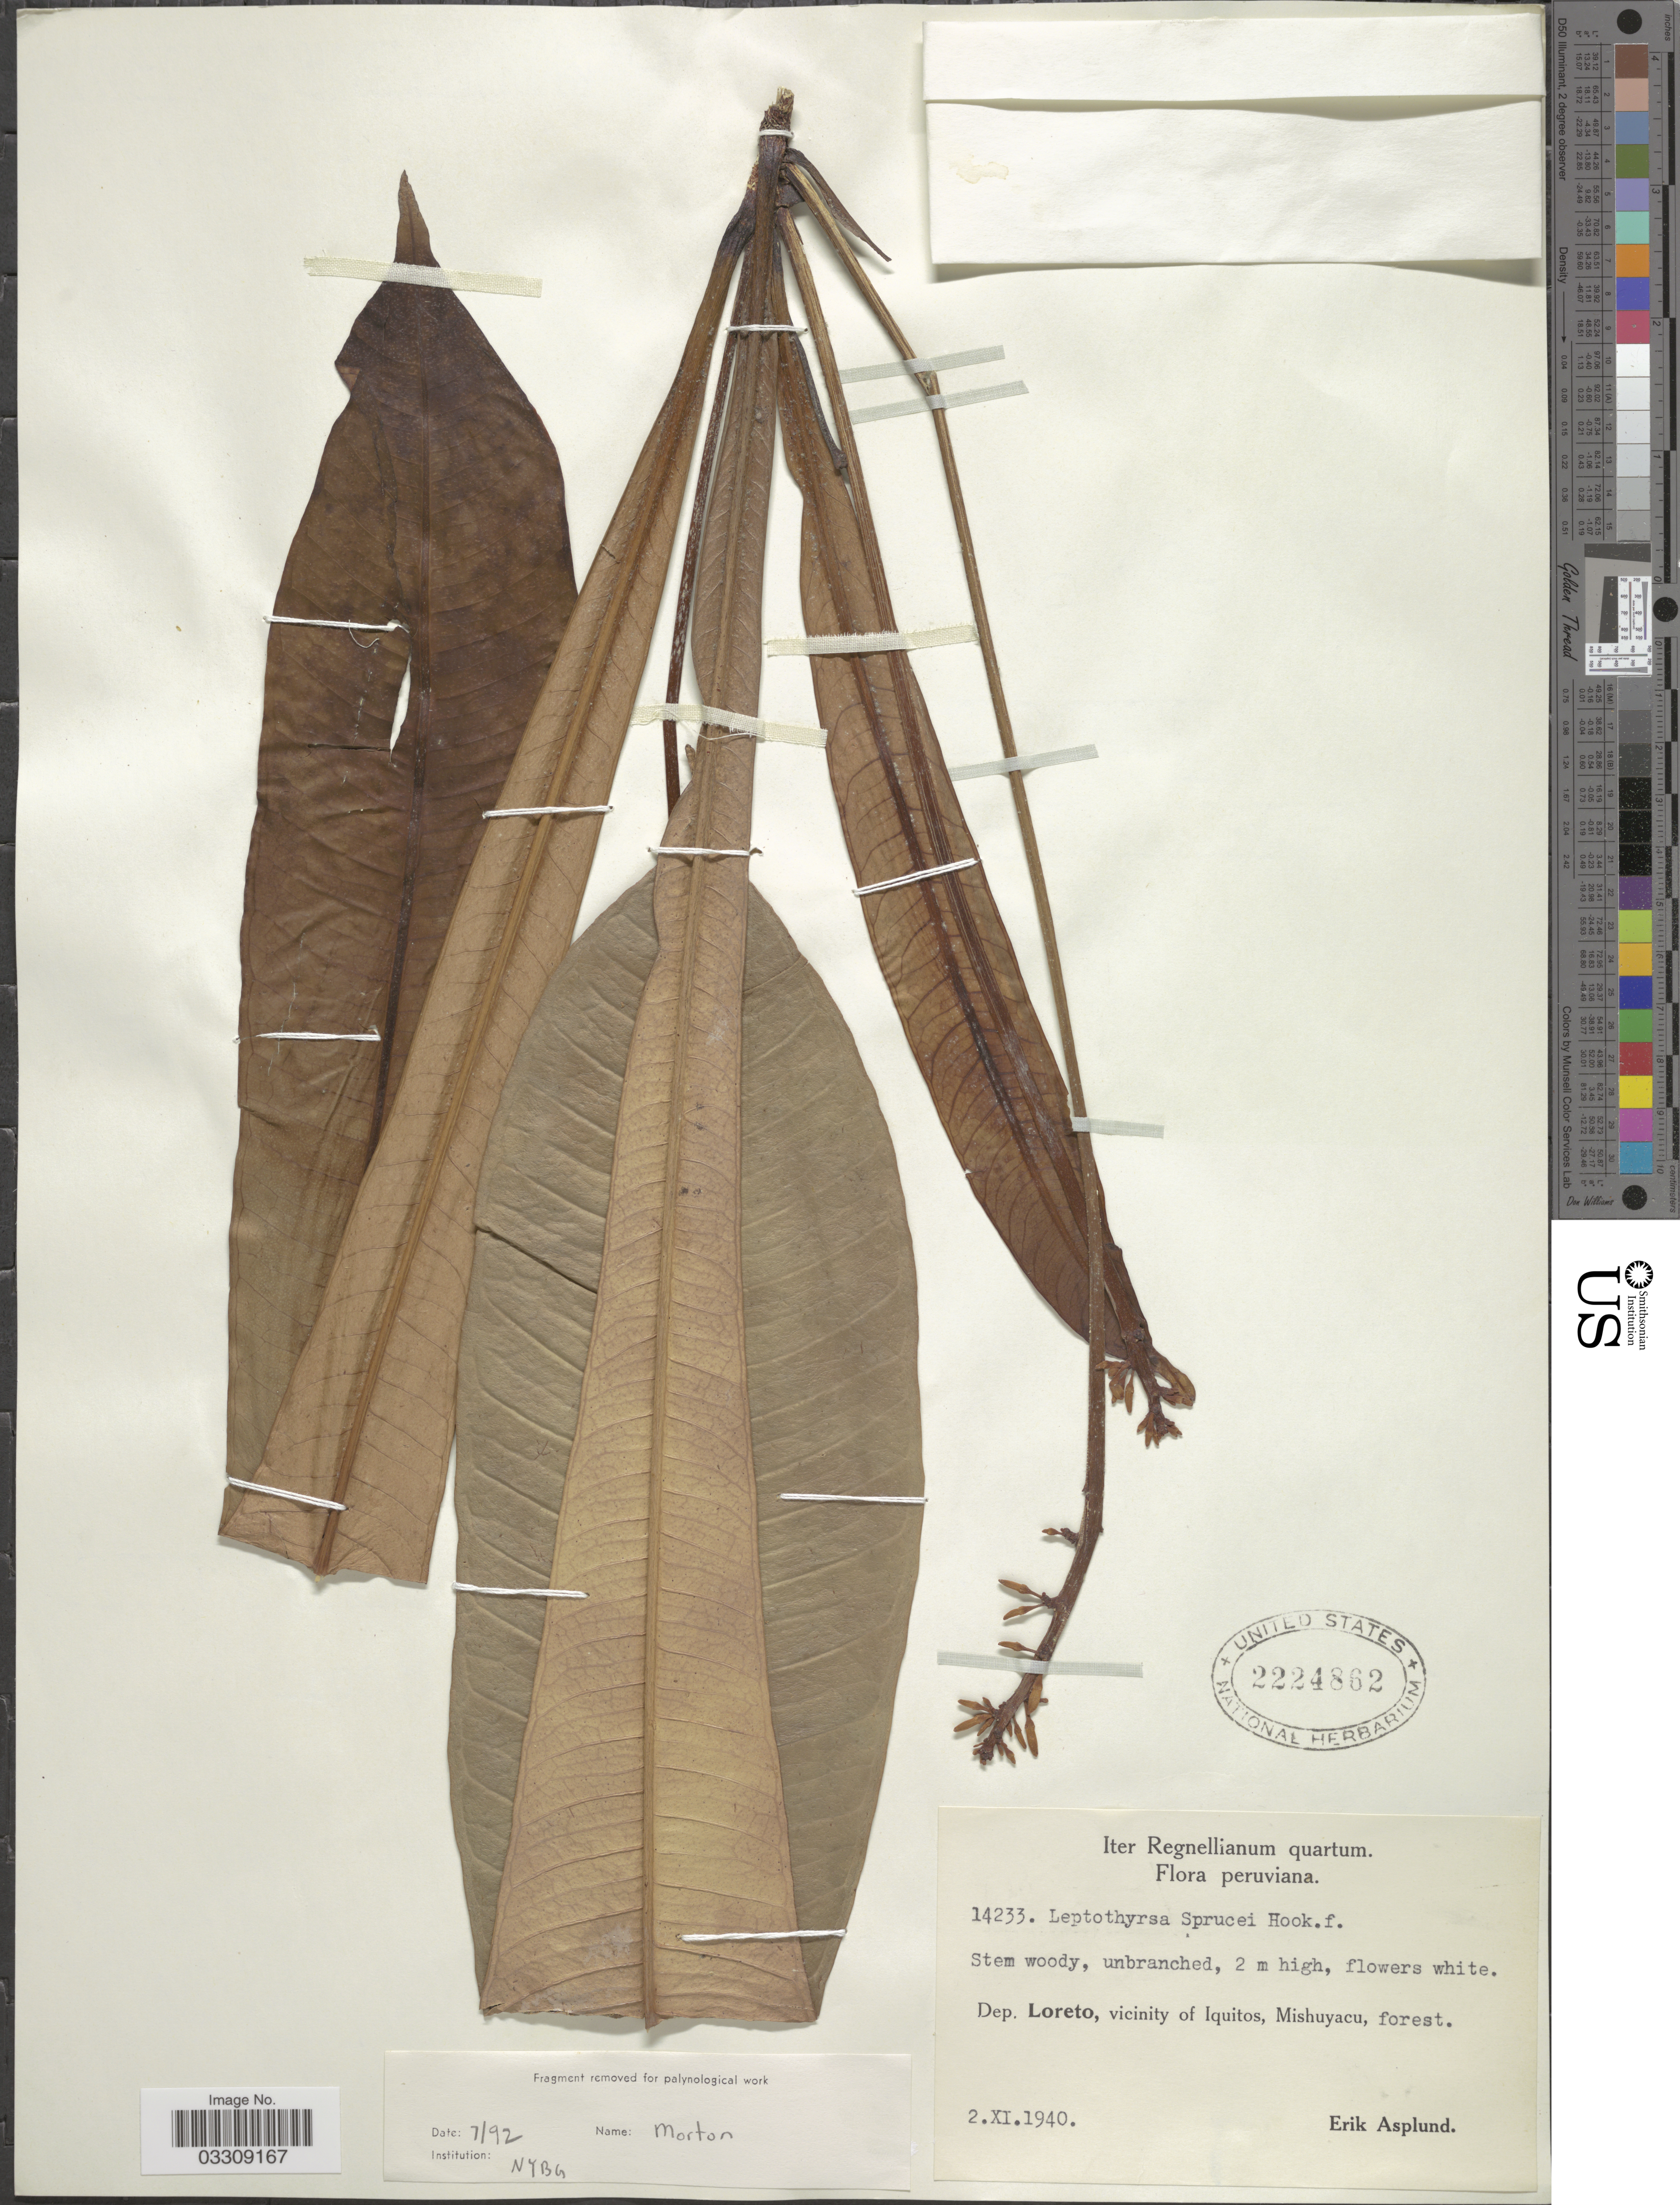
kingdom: Plantae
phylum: Tracheophyta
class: Magnoliopsida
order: Sapindales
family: Rutaceae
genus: Leptothyrsa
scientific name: Leptothyrsa sprucei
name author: Benth. & Hook. f.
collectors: E. Asplund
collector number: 14233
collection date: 1940-11-02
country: Peru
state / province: Loreto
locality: Dep. Loreto, vicinity of Iquitos, Mishuyacu.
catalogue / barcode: US 2224862